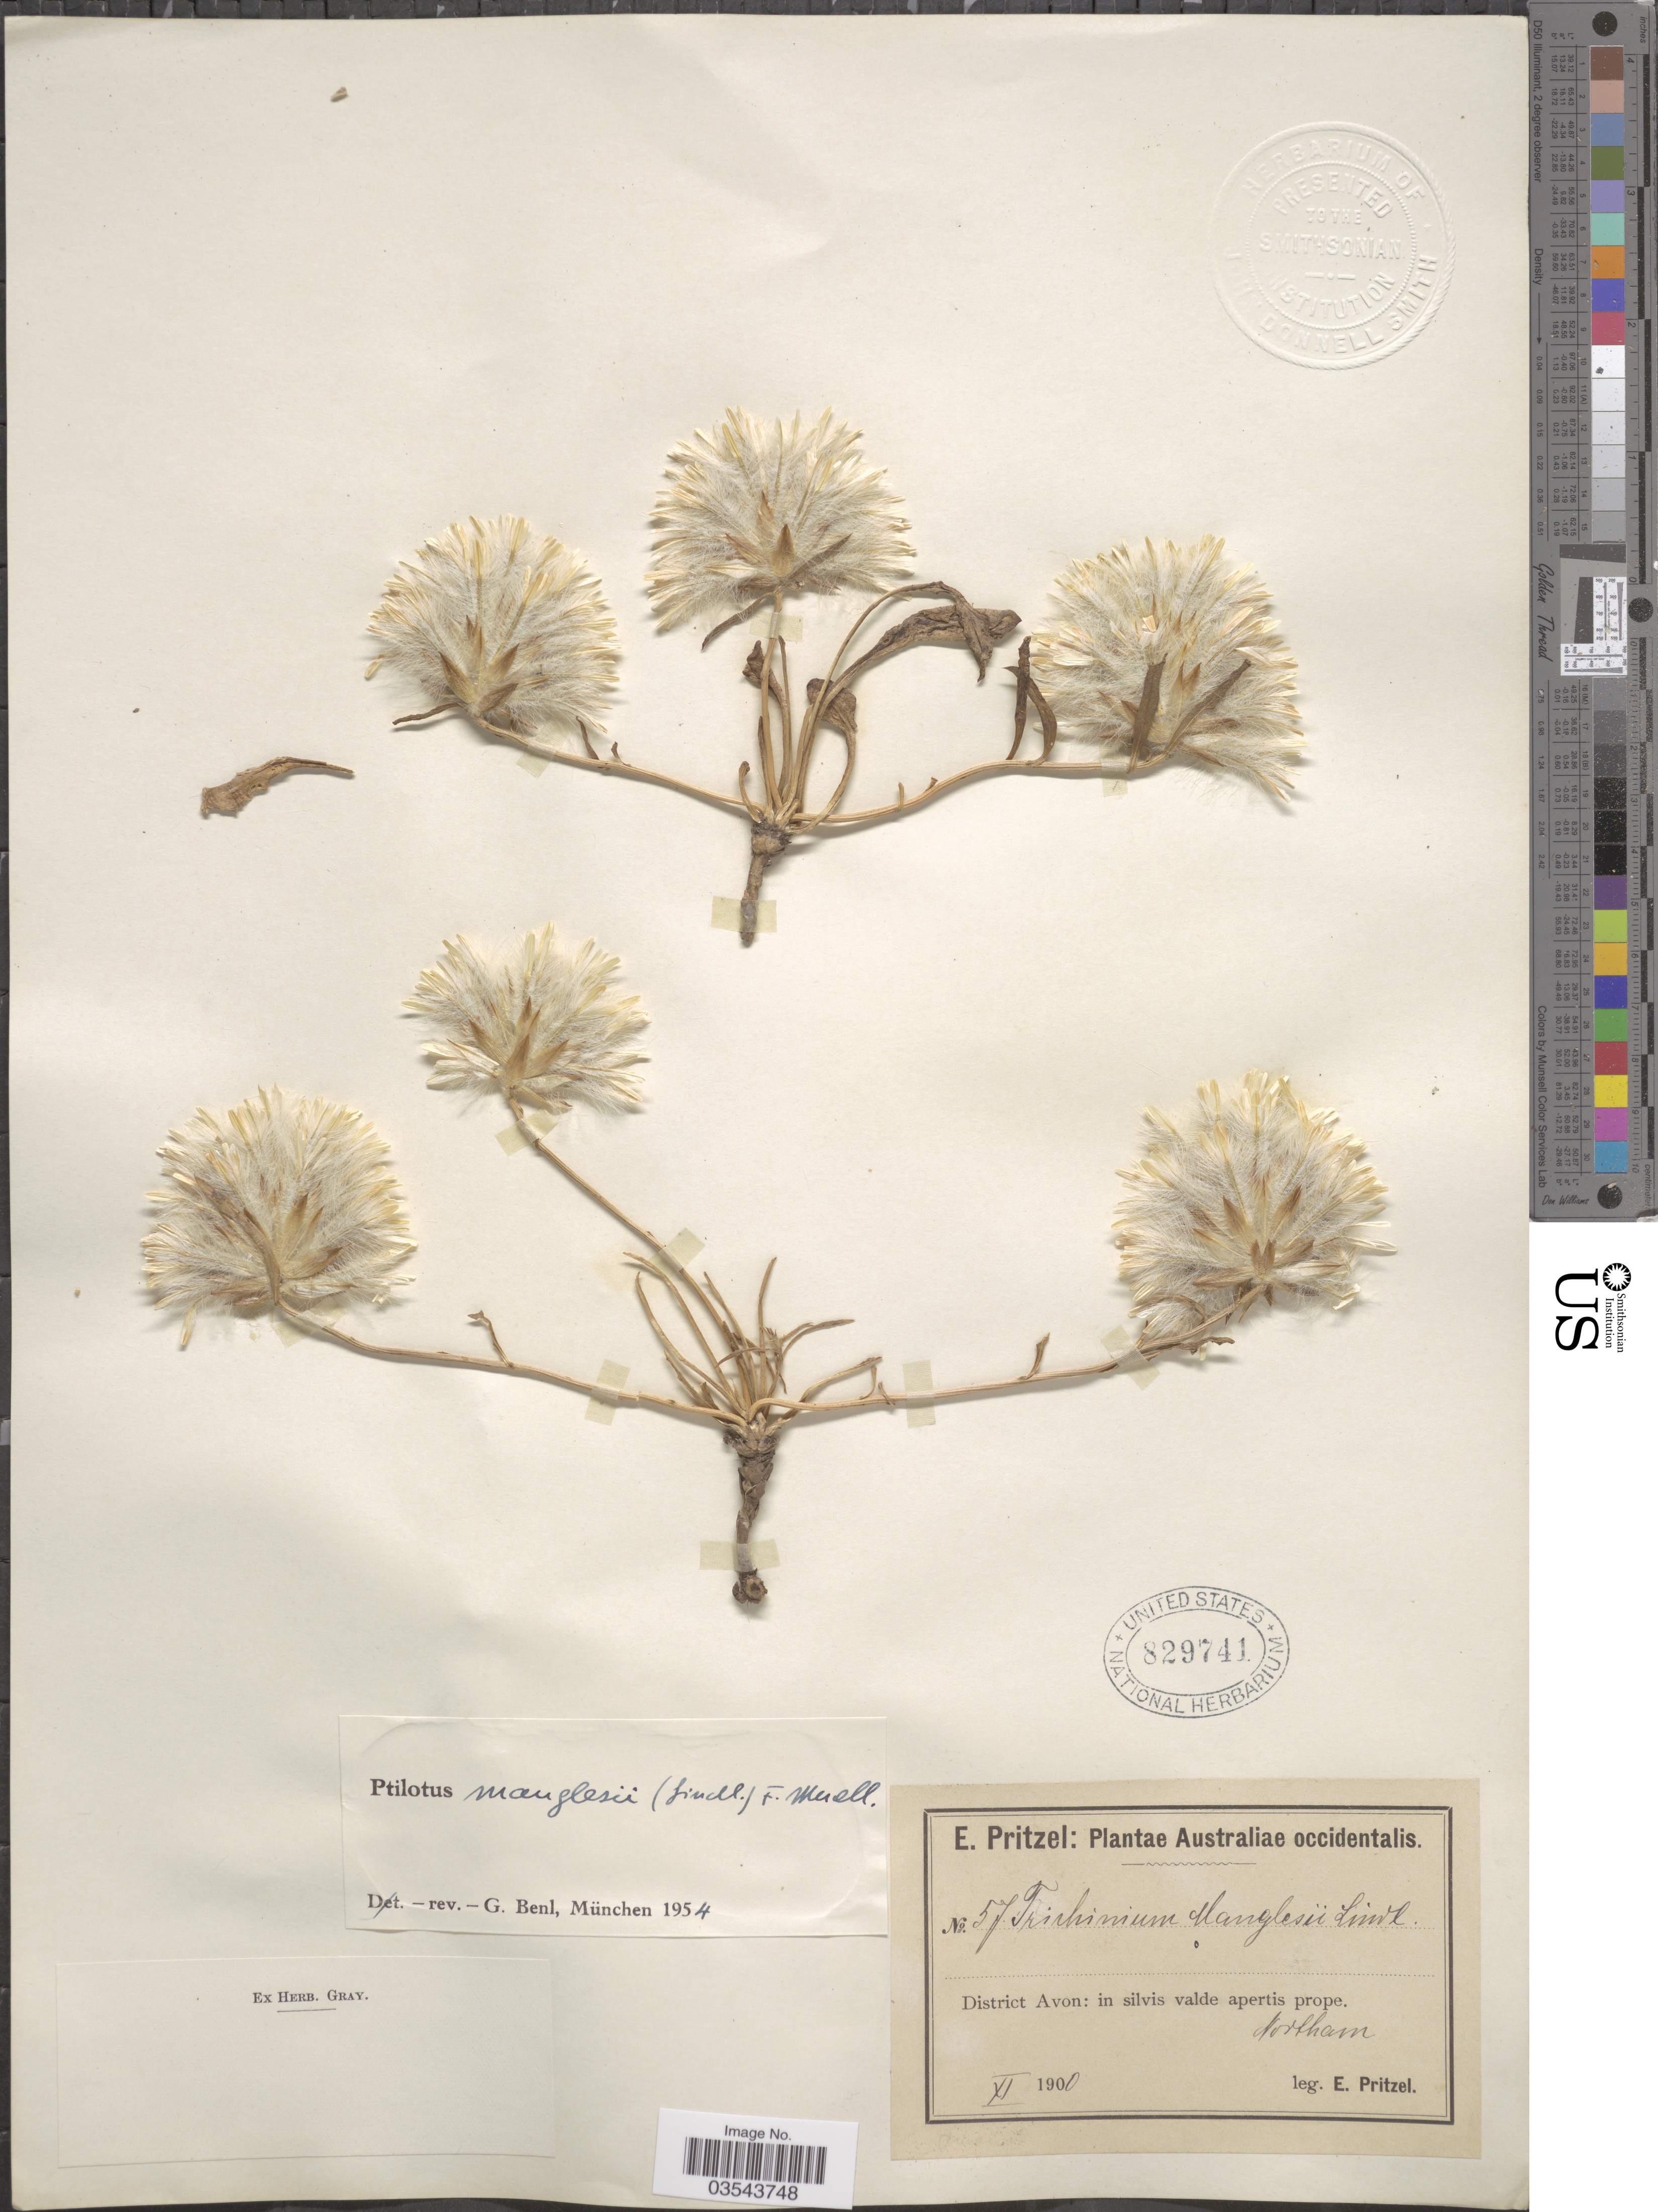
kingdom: Plantae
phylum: Tracheophyta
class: Magnoliopsida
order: Caryophyllales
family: Amaranthaceae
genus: Ptilotus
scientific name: Ptilotus manglesii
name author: F. Muell.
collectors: E. G. Pritzel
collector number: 57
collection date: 1900-11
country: Australia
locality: Australiae occidentalis. District Avon: in silvis valde apertis prope. Northam.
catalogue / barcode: US 829741